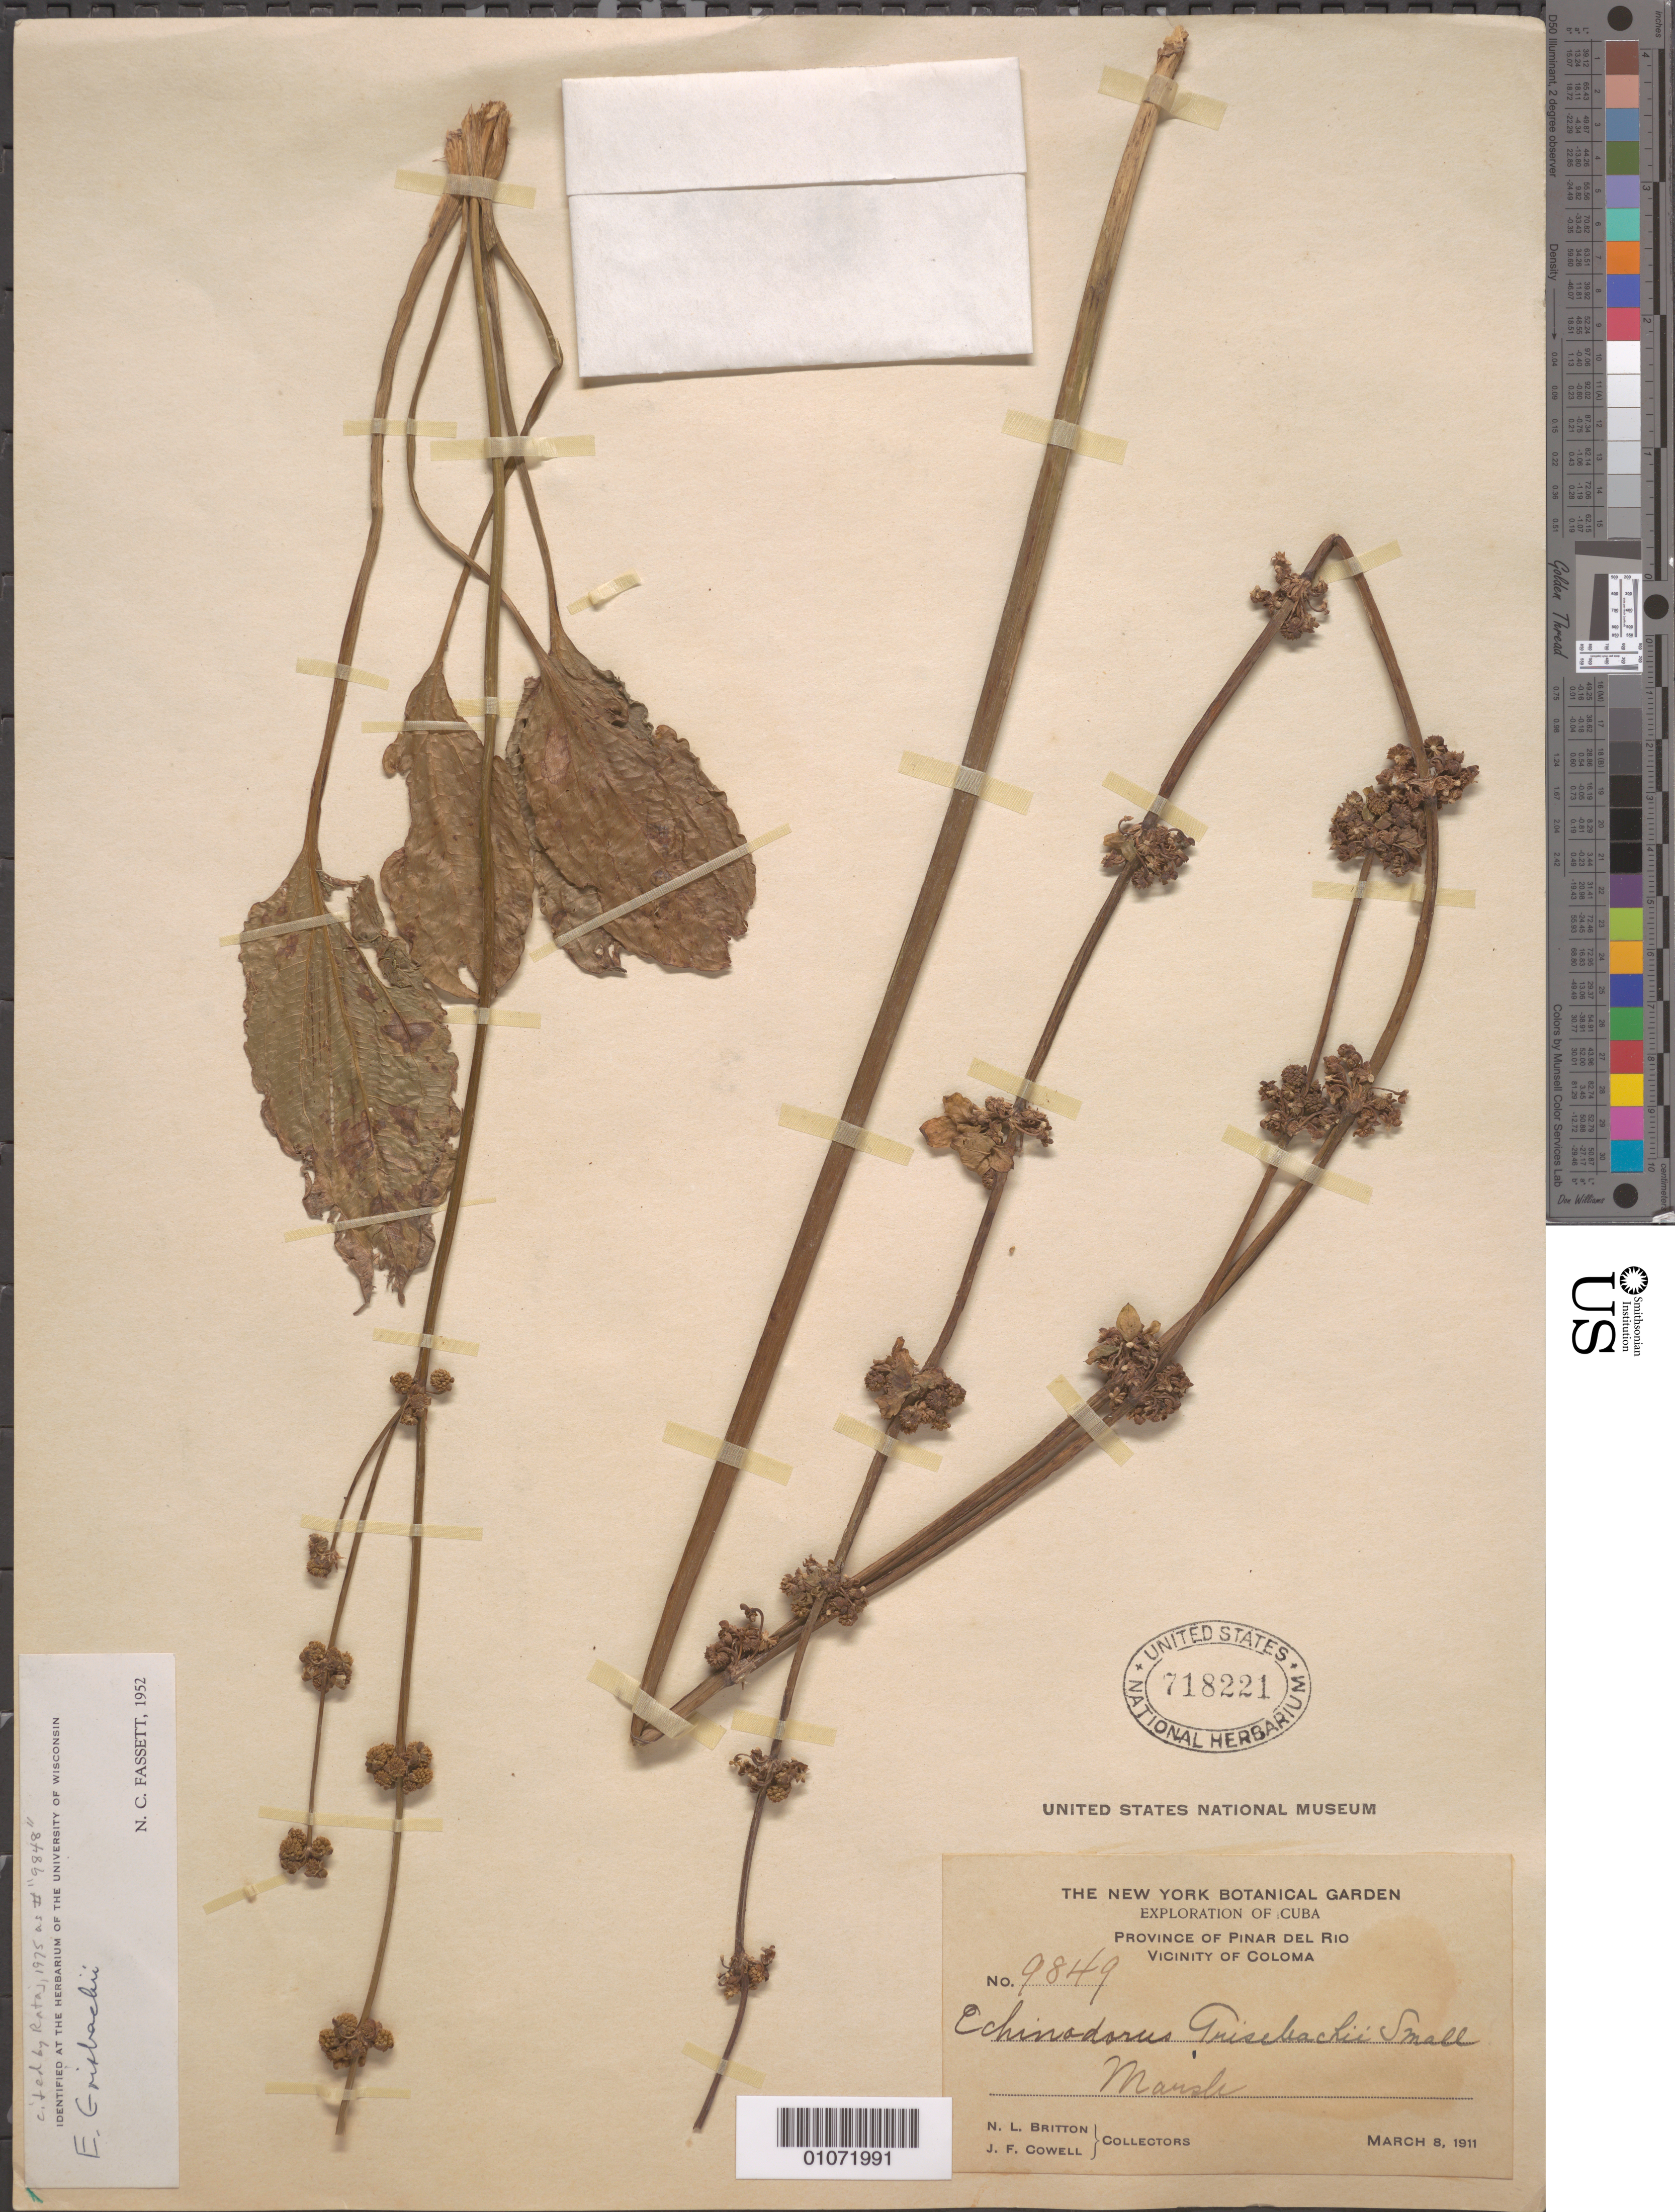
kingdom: Plantae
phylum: Tracheophyta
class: Liliopsida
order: Alismatales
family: Alismataceae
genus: Echinodorus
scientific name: Echinodorus grisebachii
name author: Small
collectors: N. Britton & J. F. Cowell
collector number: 9849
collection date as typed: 08 Mar 1911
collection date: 1911-03-08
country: Cuba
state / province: Pinar del Rio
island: Cuba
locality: marshes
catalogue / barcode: US 718221